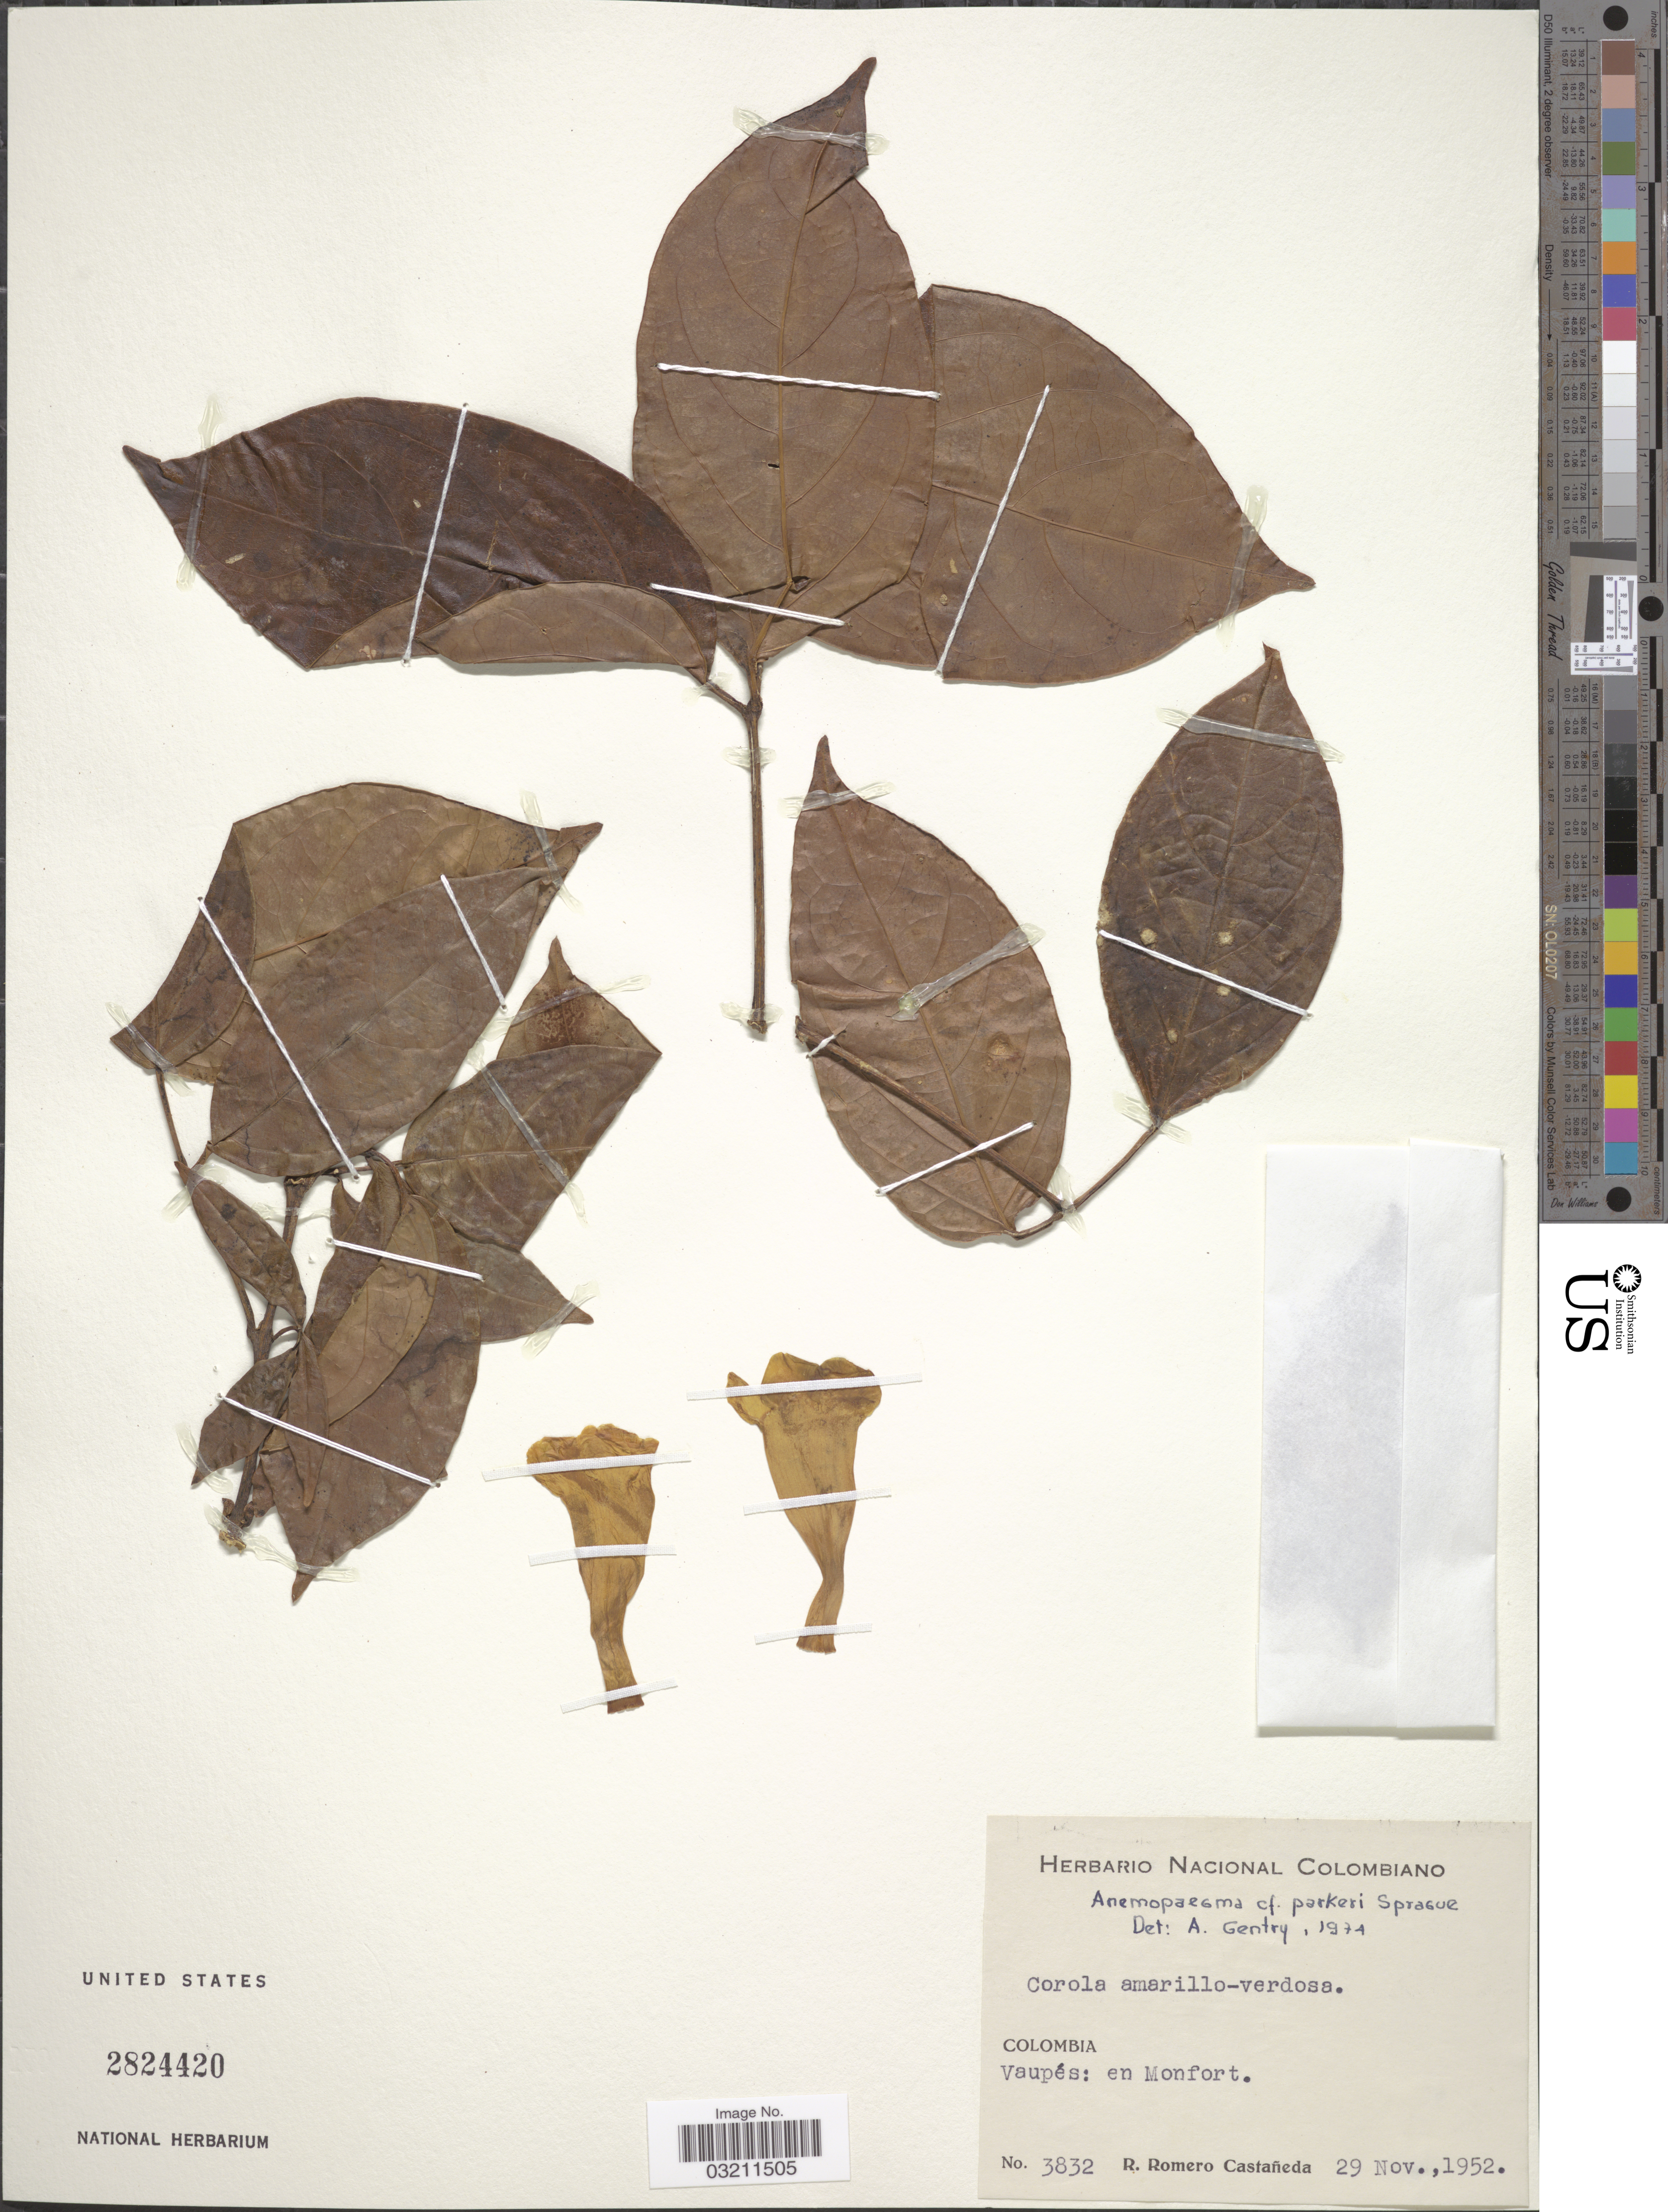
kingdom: Plantae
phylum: Tracheophyta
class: Magnoliopsida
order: Lamiales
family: Bignoniaceae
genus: Anemopaegma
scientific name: Anemopaegma parkeri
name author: Sprague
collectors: R. Romero Castañeda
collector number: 3832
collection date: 1952-11-29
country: Colombia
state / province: Vaupés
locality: En Monfort.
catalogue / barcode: US 2824420